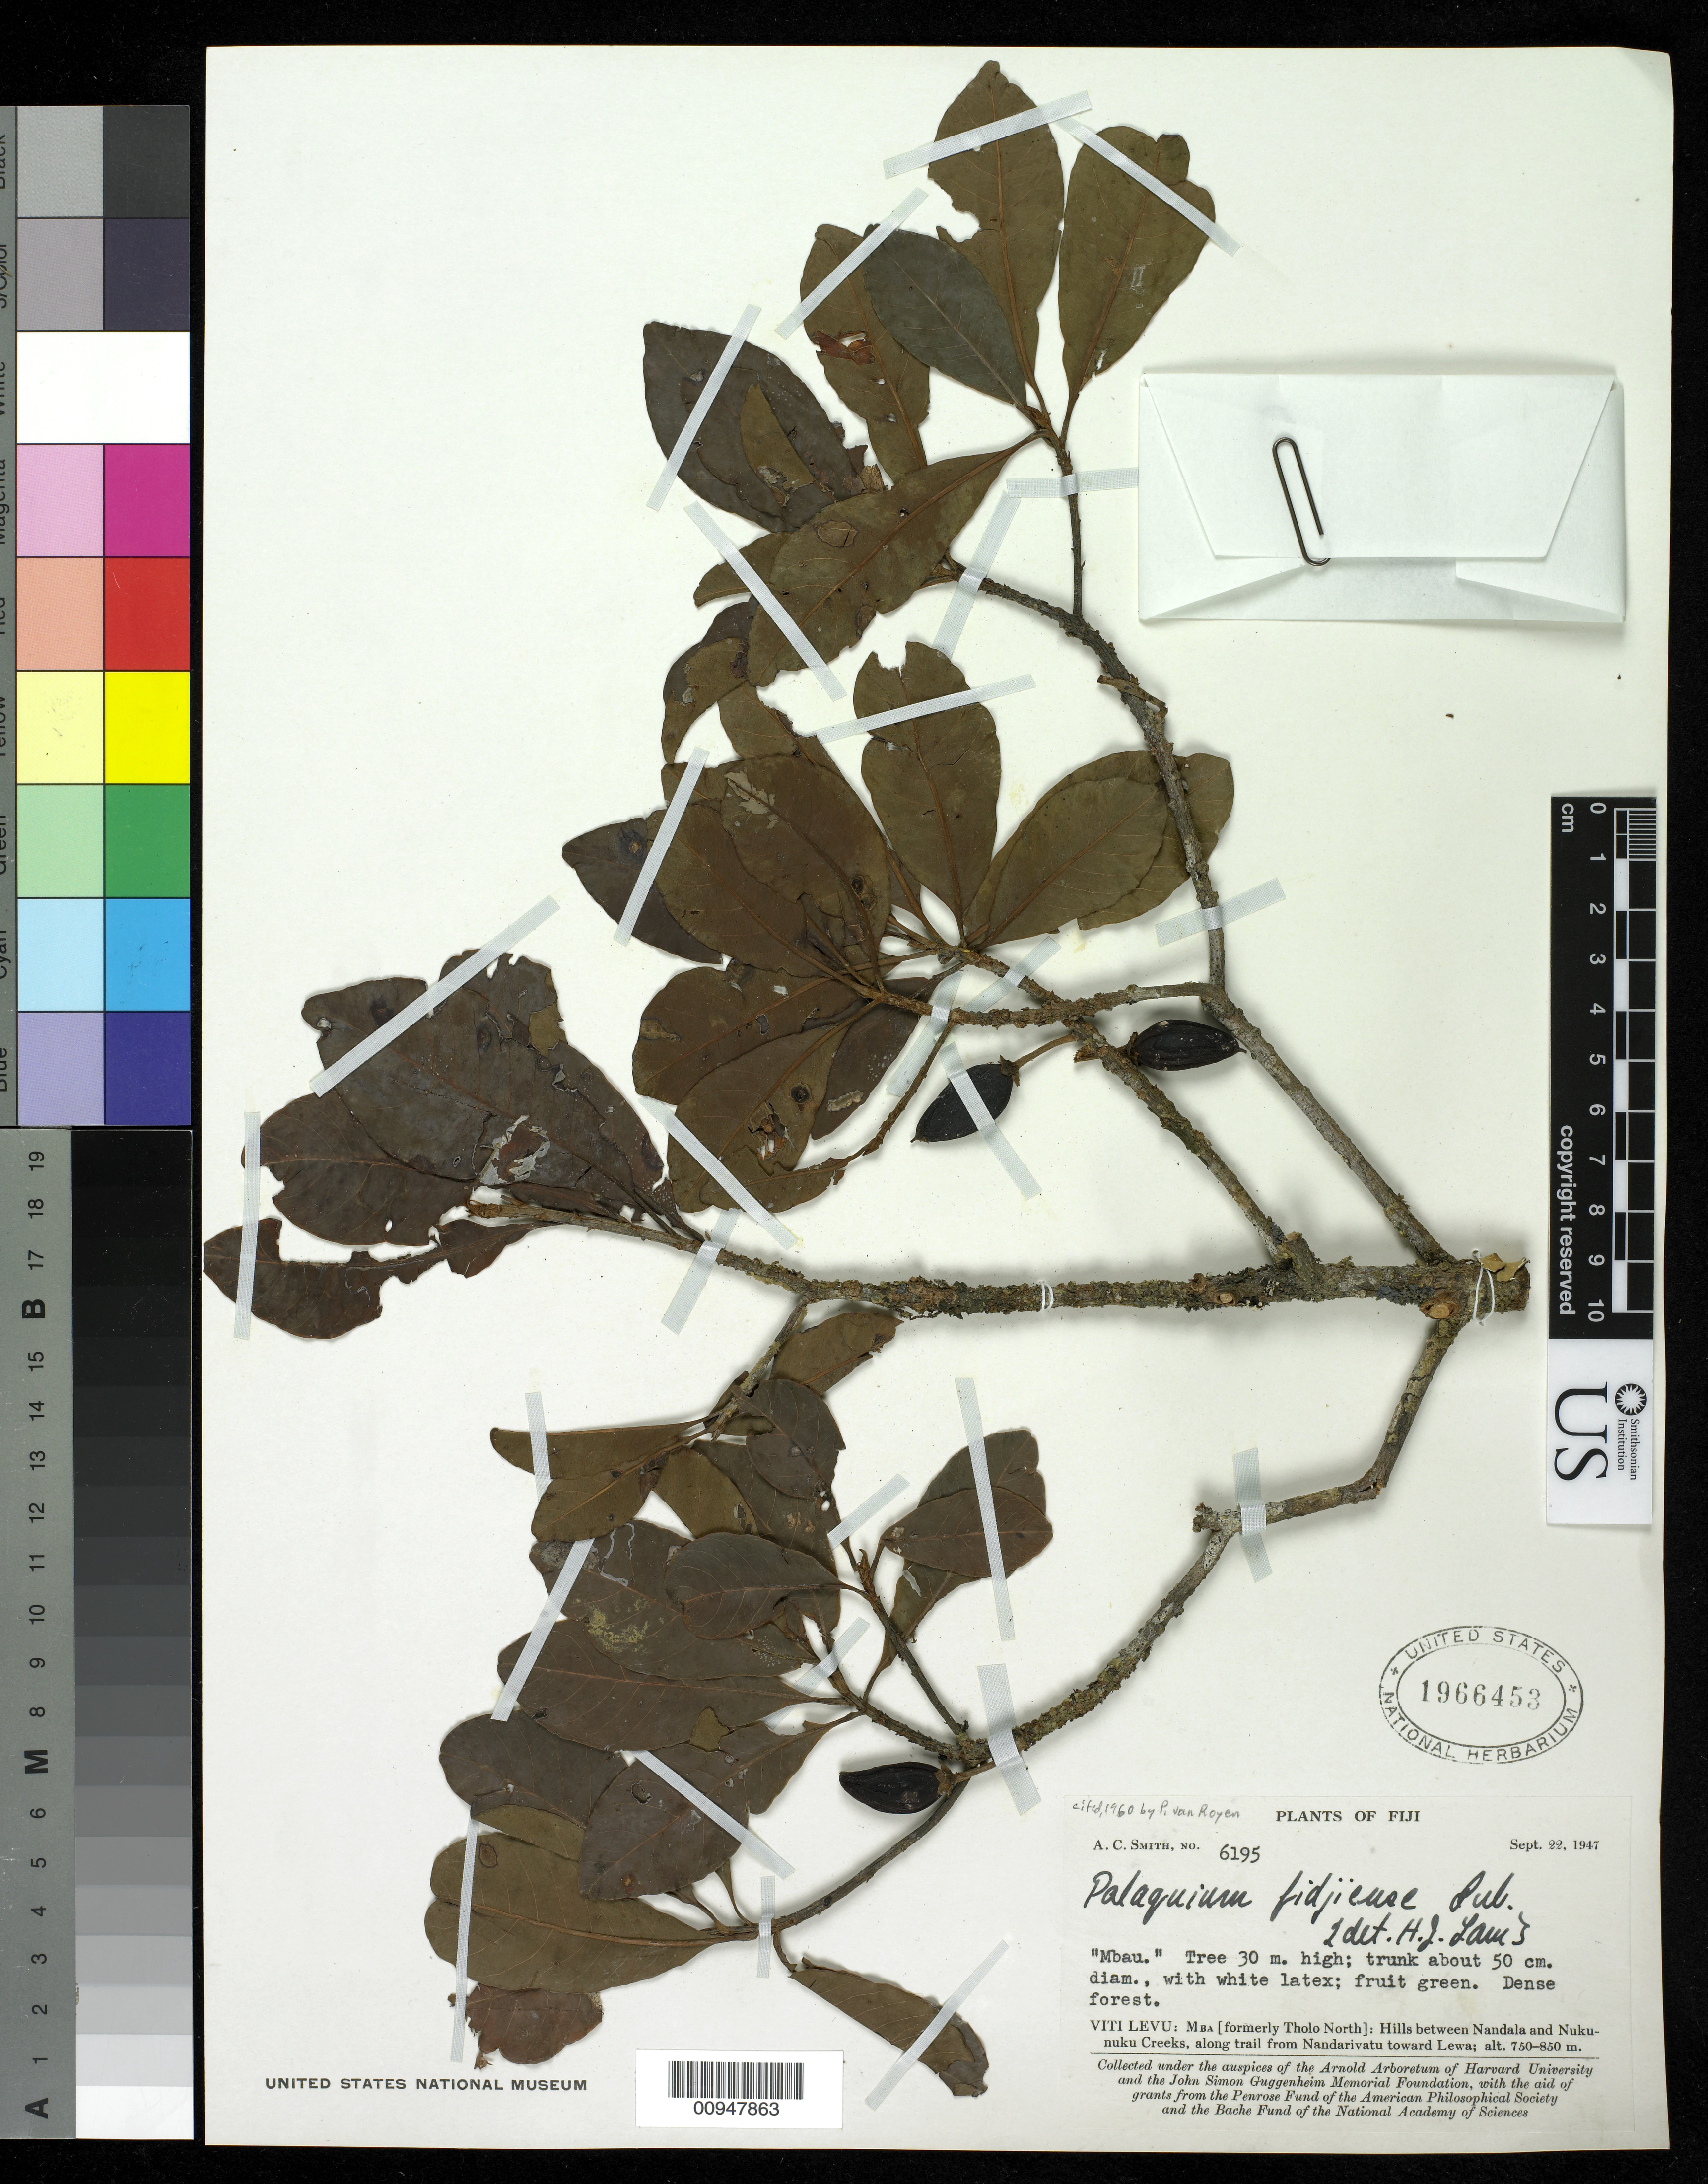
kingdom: Plantae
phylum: Tracheophyta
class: Magnoliopsida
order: Ericales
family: Sapotaceae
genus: Palaquium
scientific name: Palaquium fijiense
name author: (Hemsl.) A.C. Sm.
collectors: C. A. Smith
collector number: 6195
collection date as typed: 22 Sep 1947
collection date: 1947-09-22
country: Fiji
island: Viti Levu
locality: Mba: hills between Nandala & Nuku-nuku creeks, along trail from Nandarivatu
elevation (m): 750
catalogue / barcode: US 1966453